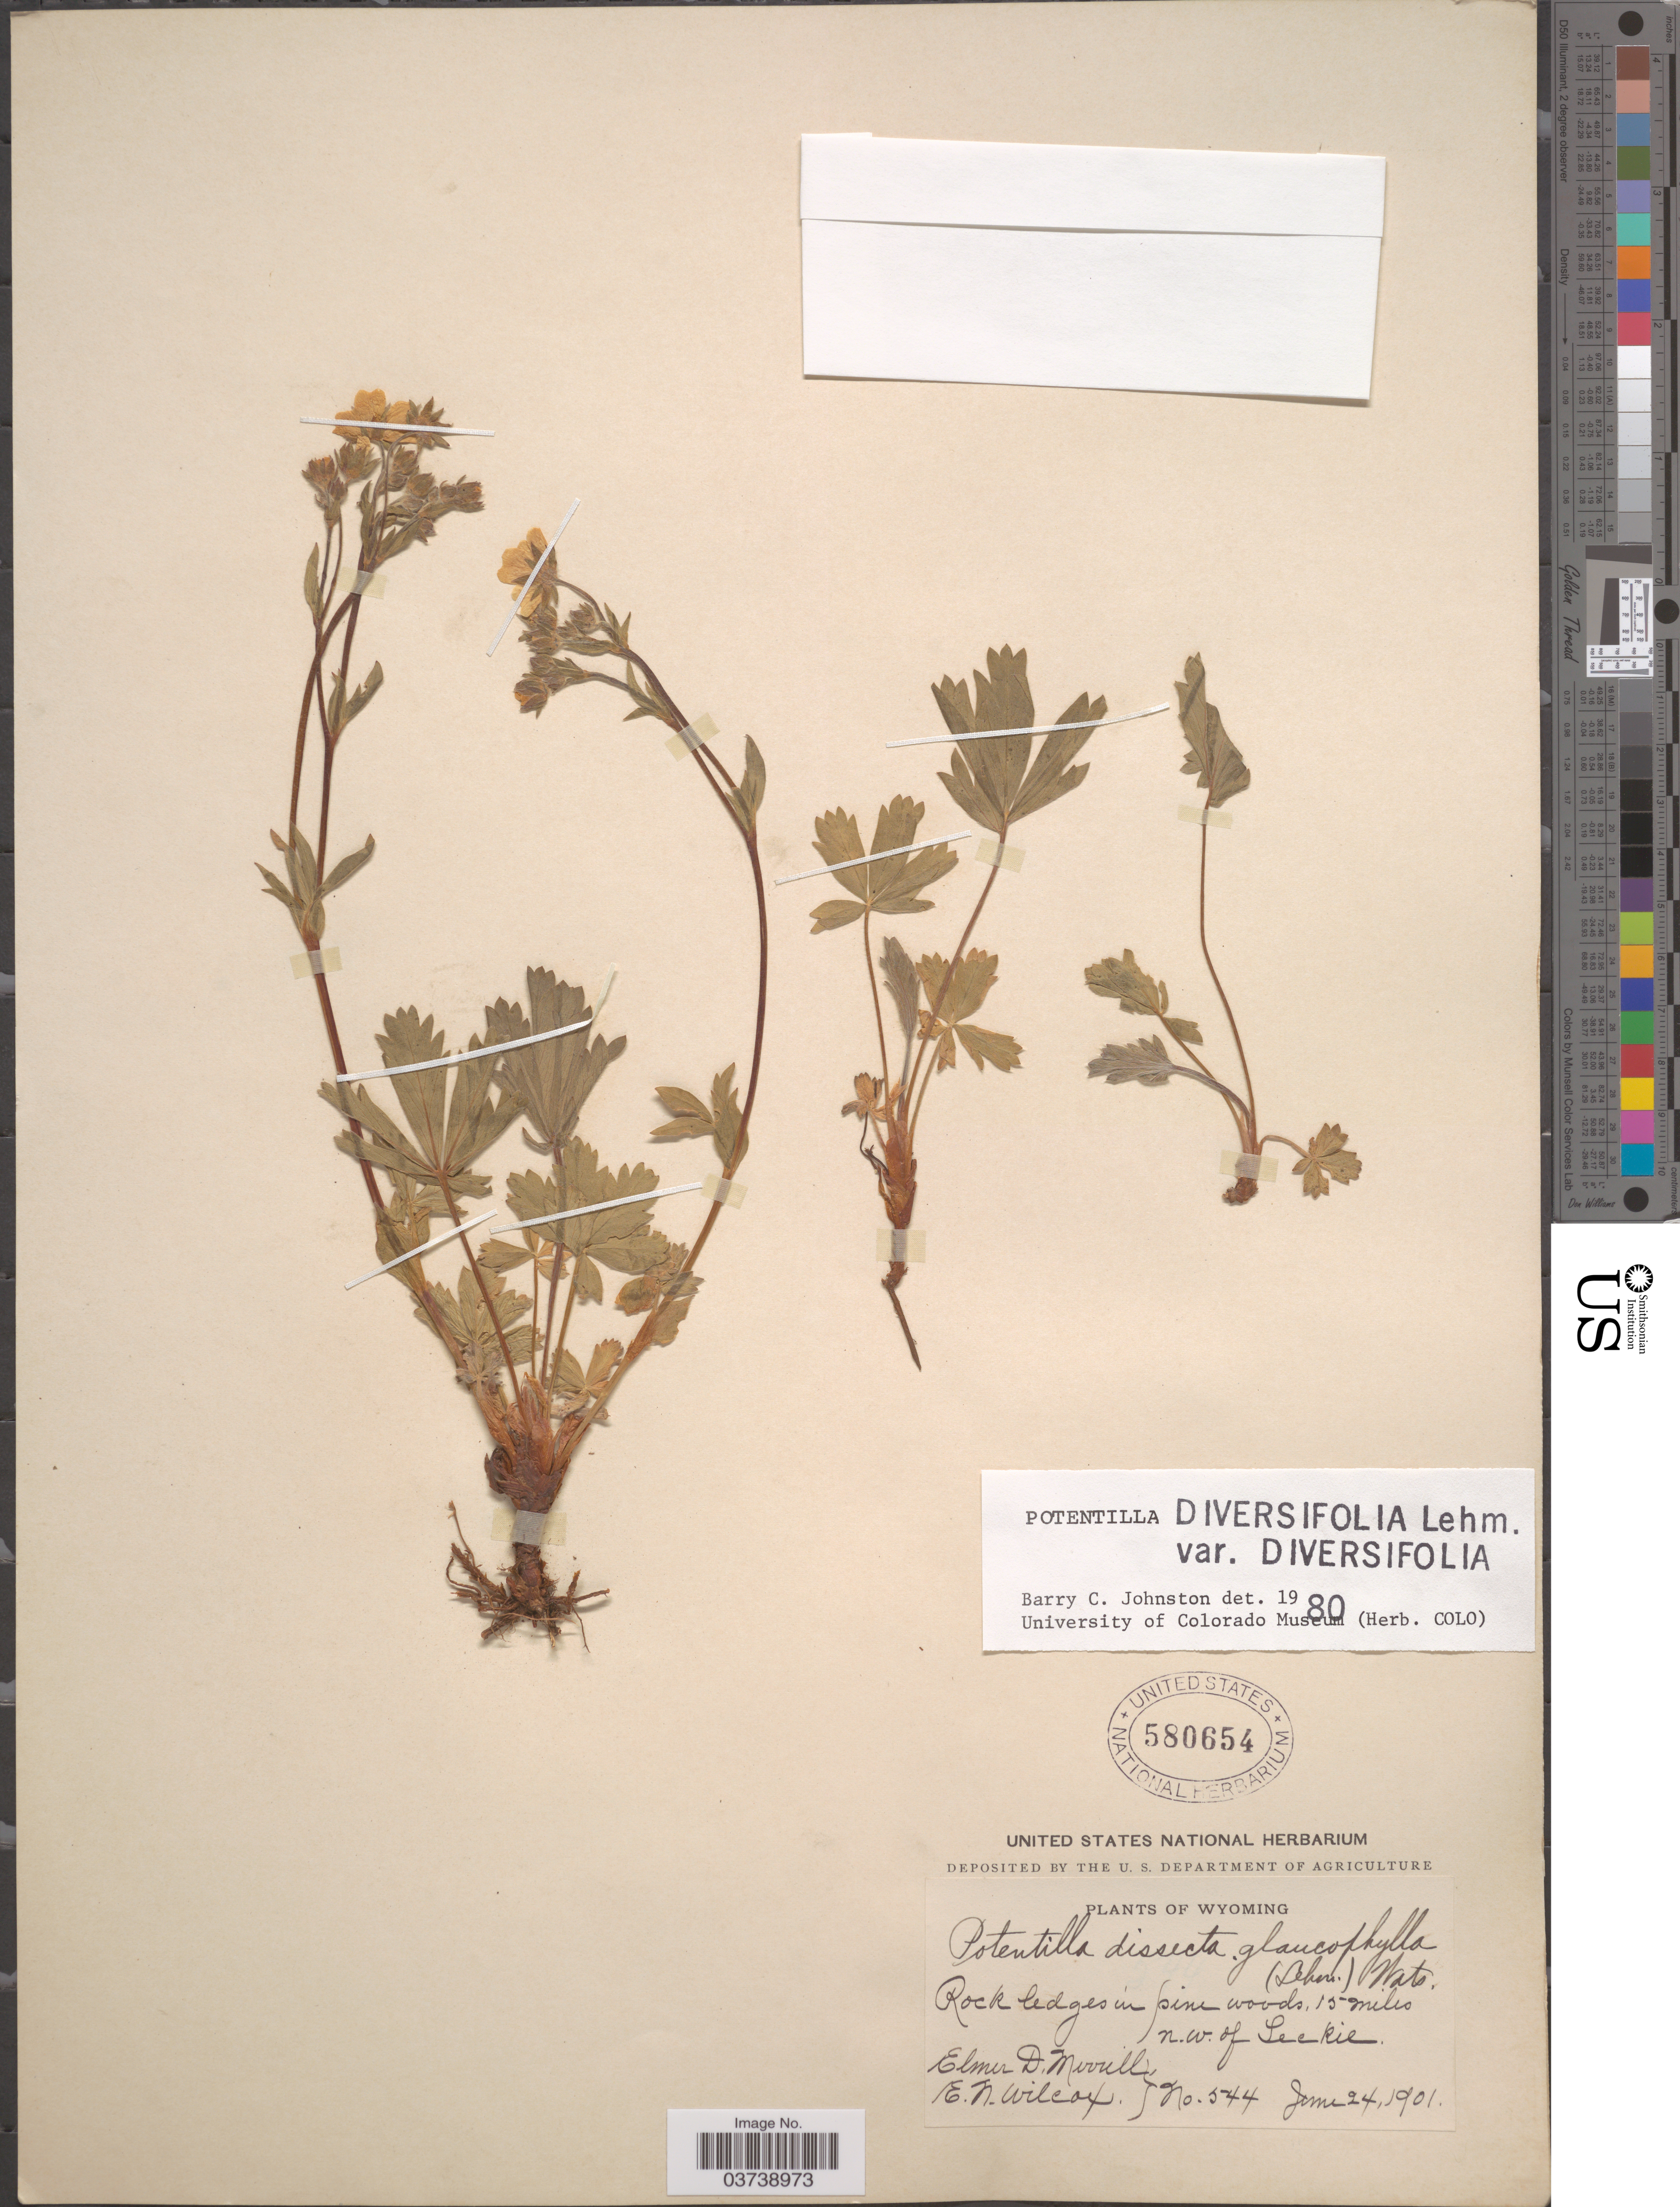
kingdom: Plantae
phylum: Tracheophyta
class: Magnoliopsida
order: Rosales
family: Rosaceae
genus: Potentilla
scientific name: Potentilla diversifolia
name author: Lehm.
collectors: E. D. Merrill & E. Wilcox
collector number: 544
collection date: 1901-06-24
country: United States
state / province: Wyoming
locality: Rock ledges in pine woods, 15 miles n.w. of Leckie.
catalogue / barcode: US 580654